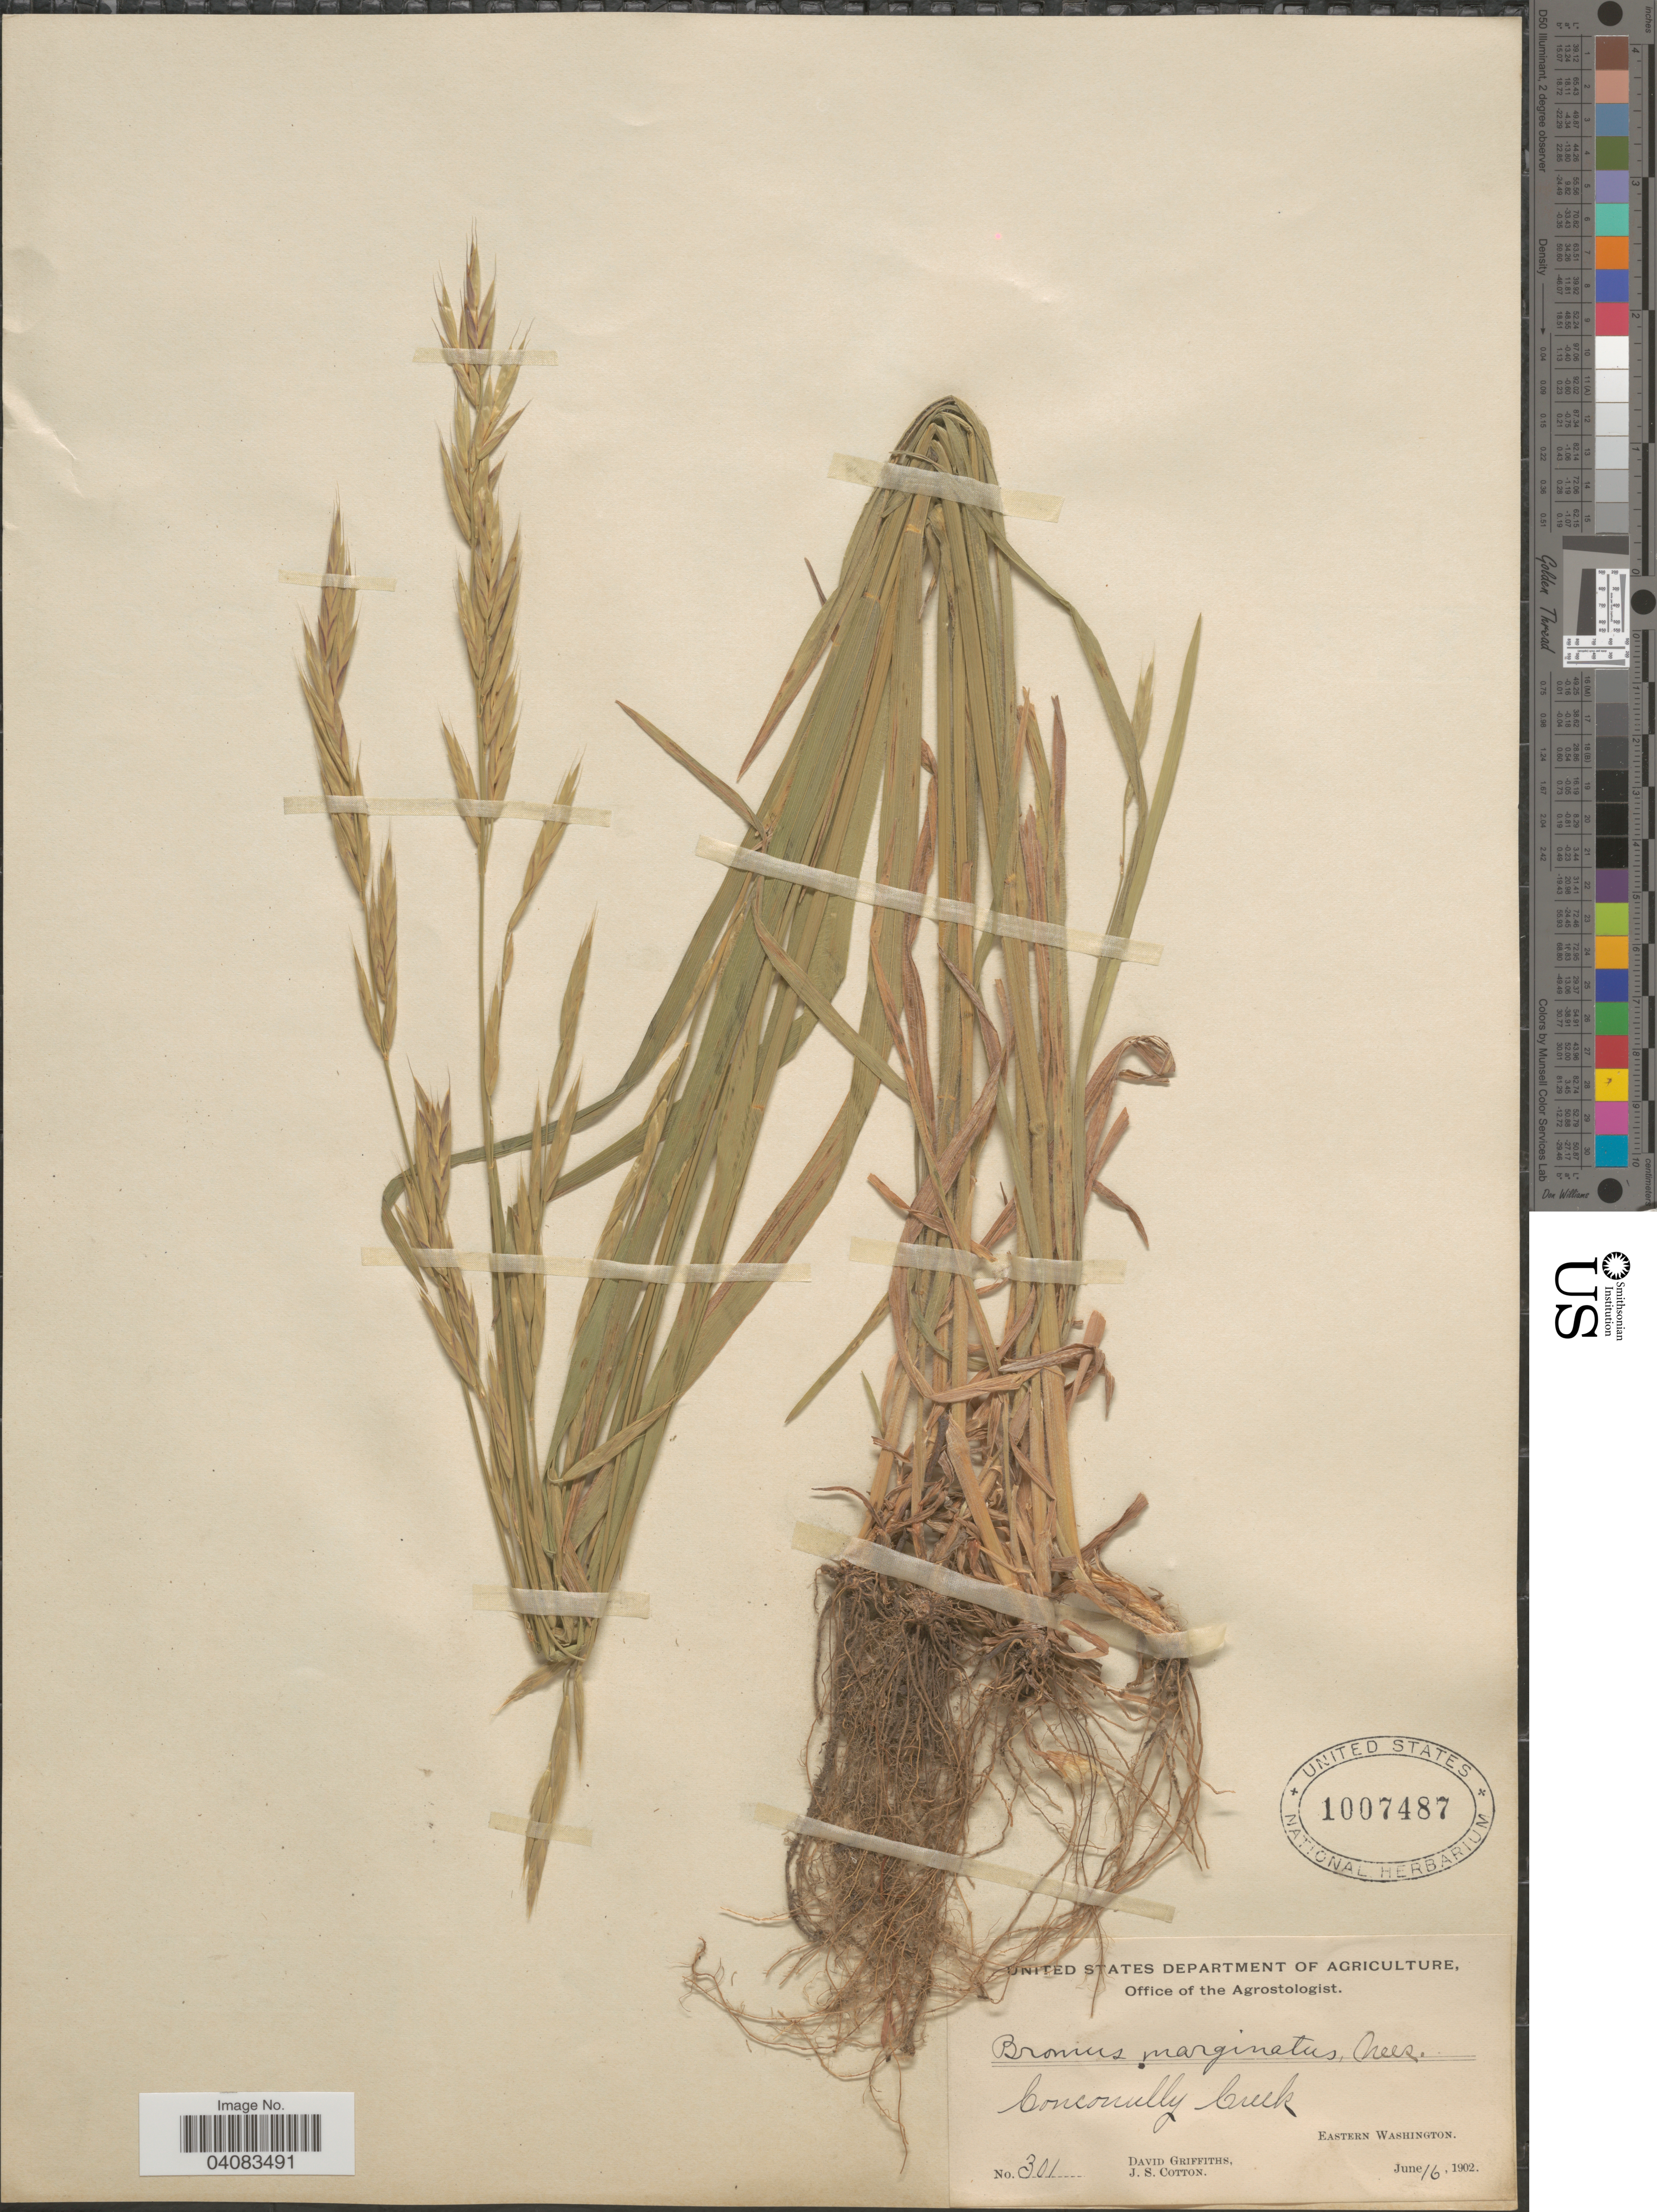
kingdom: Plantae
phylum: Tracheophyta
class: Liliopsida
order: Poales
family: Poaceae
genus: Bromus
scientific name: Bromus marginatus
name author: Nees ex Steud.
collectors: D. Griffiths & J. S. Cotton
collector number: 301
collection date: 1902-06-16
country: United States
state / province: Washington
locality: Conconully Creek. Eastern Washington.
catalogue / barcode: US 1007487